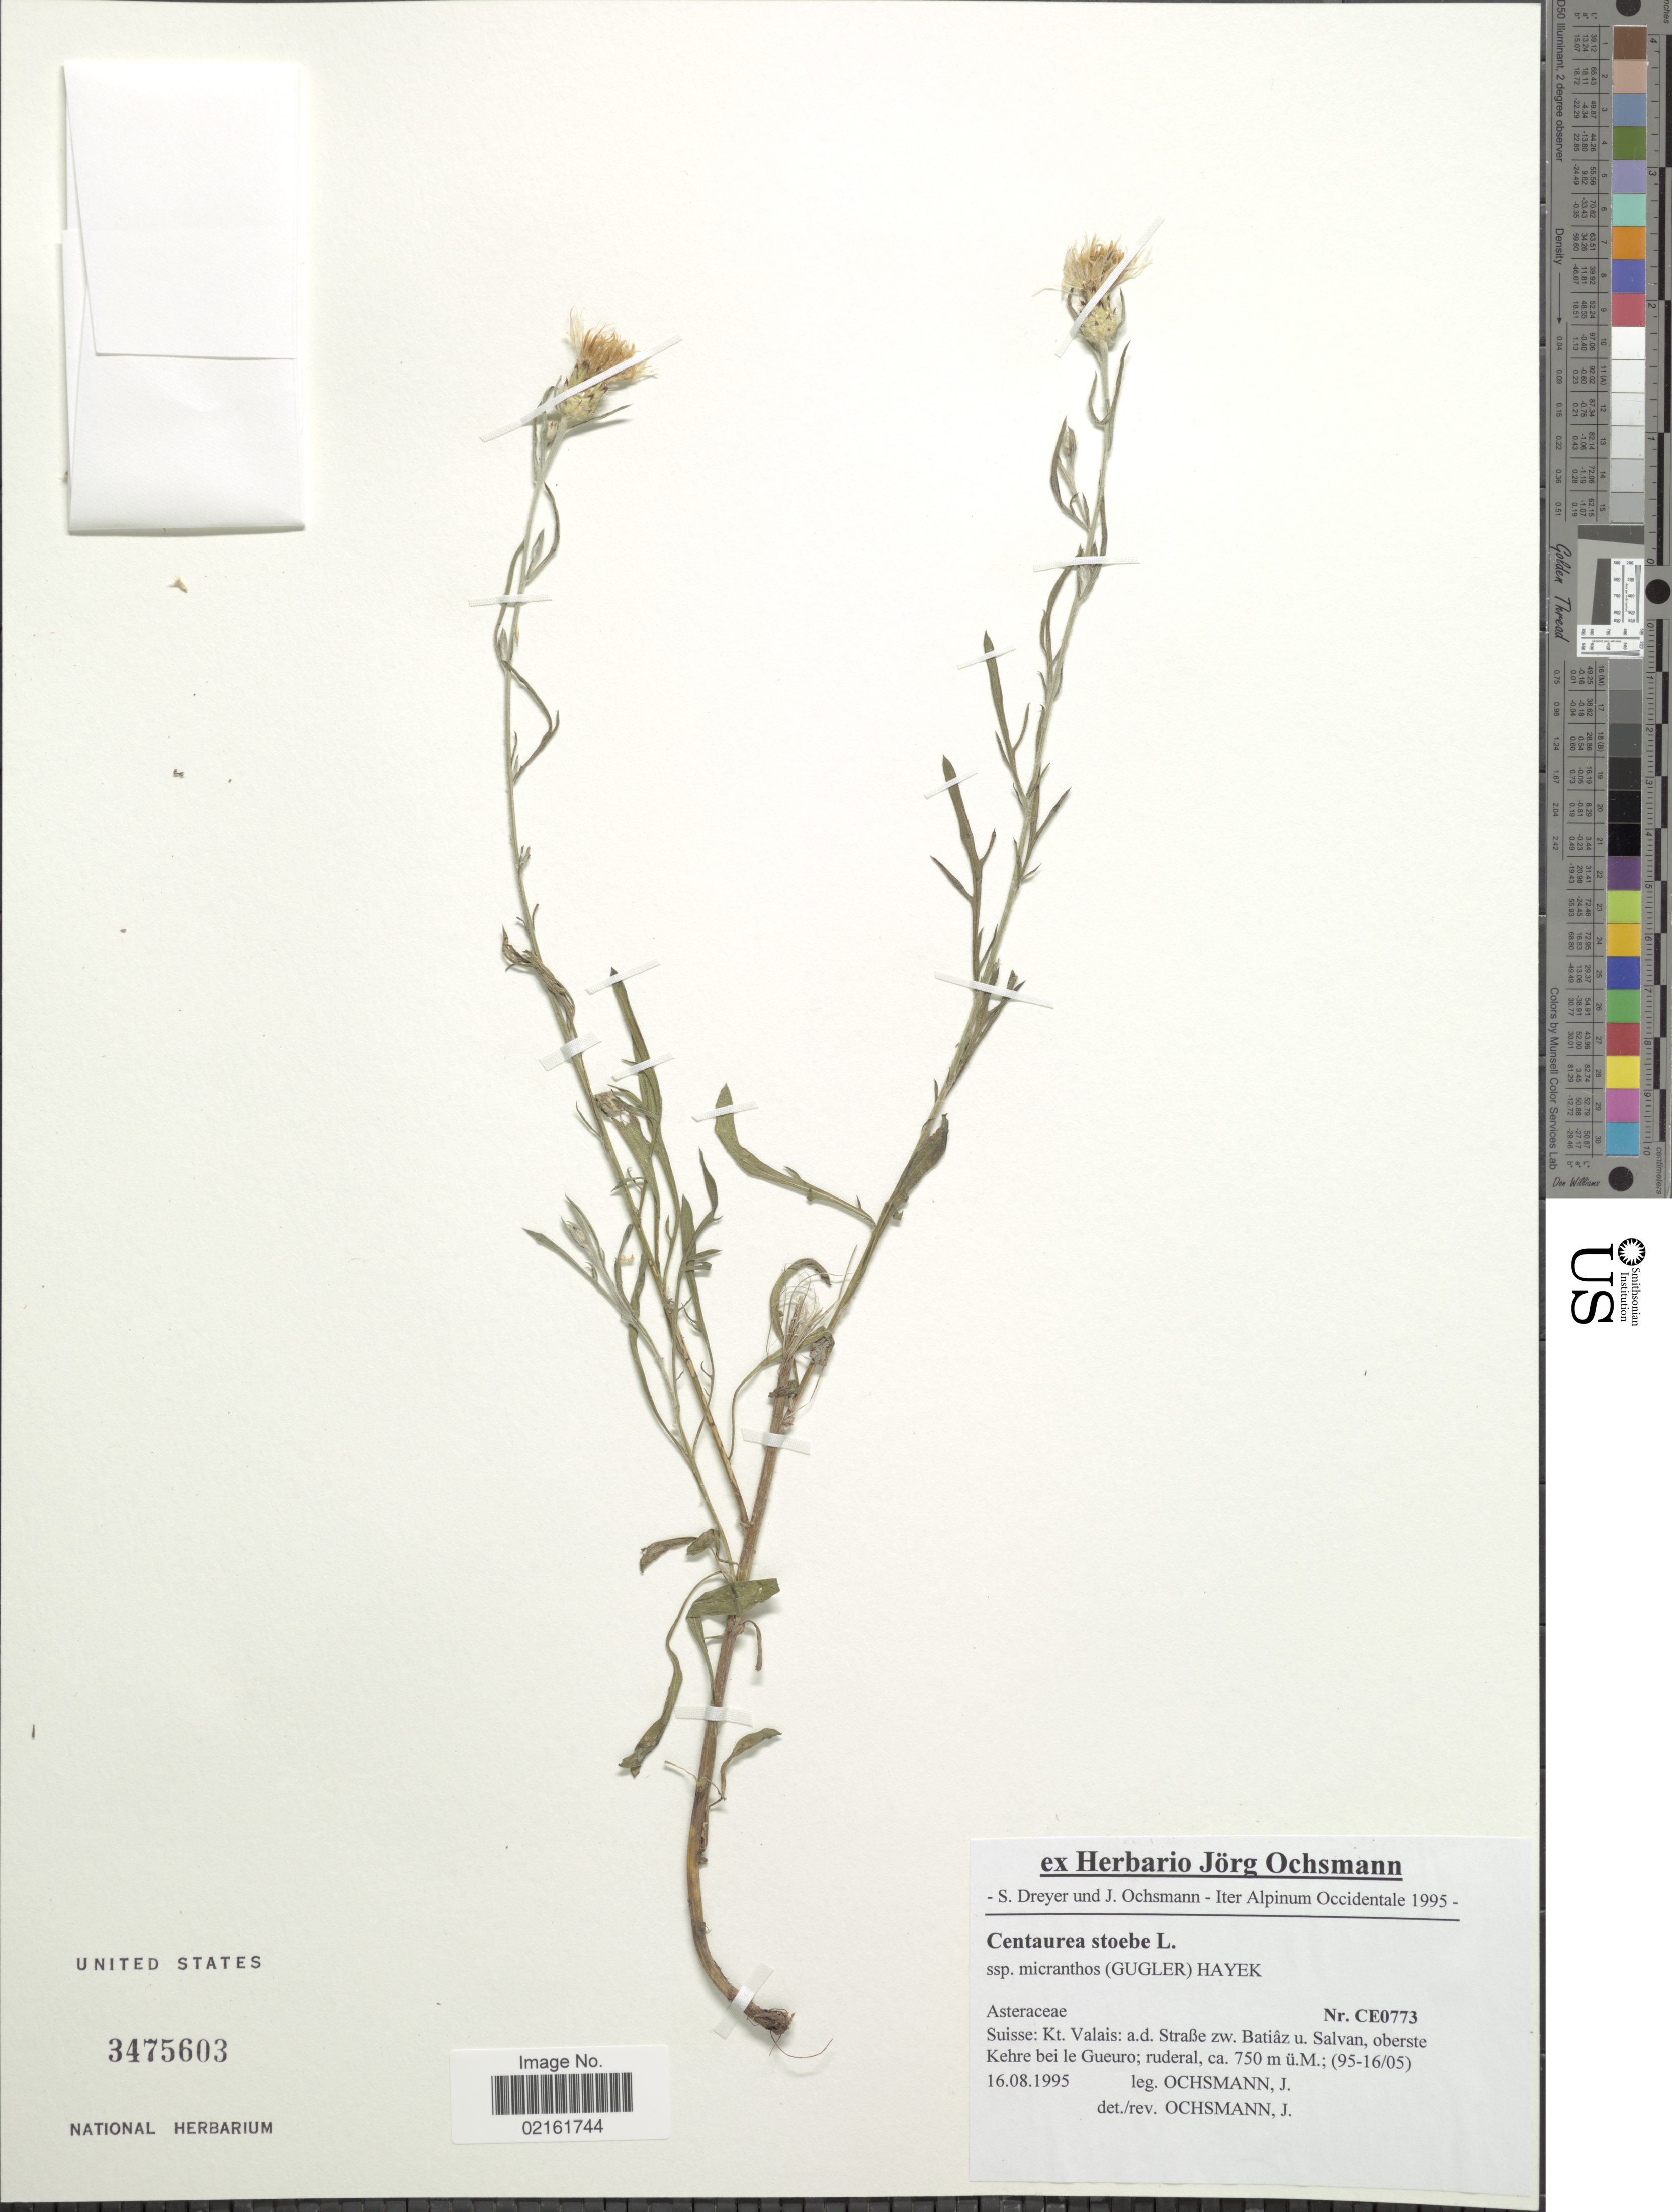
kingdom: Plantae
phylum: Tracheophyta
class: Magnoliopsida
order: Asterales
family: Asteraceae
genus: Centaurea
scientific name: Centaurea stoebe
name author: Tausch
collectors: J. Ochsmann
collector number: CE0773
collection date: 1995-08-16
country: Switzerland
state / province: Valais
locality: A.d. Straße zw. Batiâz u. Salvan, overste Kehre bei le Gueuro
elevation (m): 750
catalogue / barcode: US 3475603